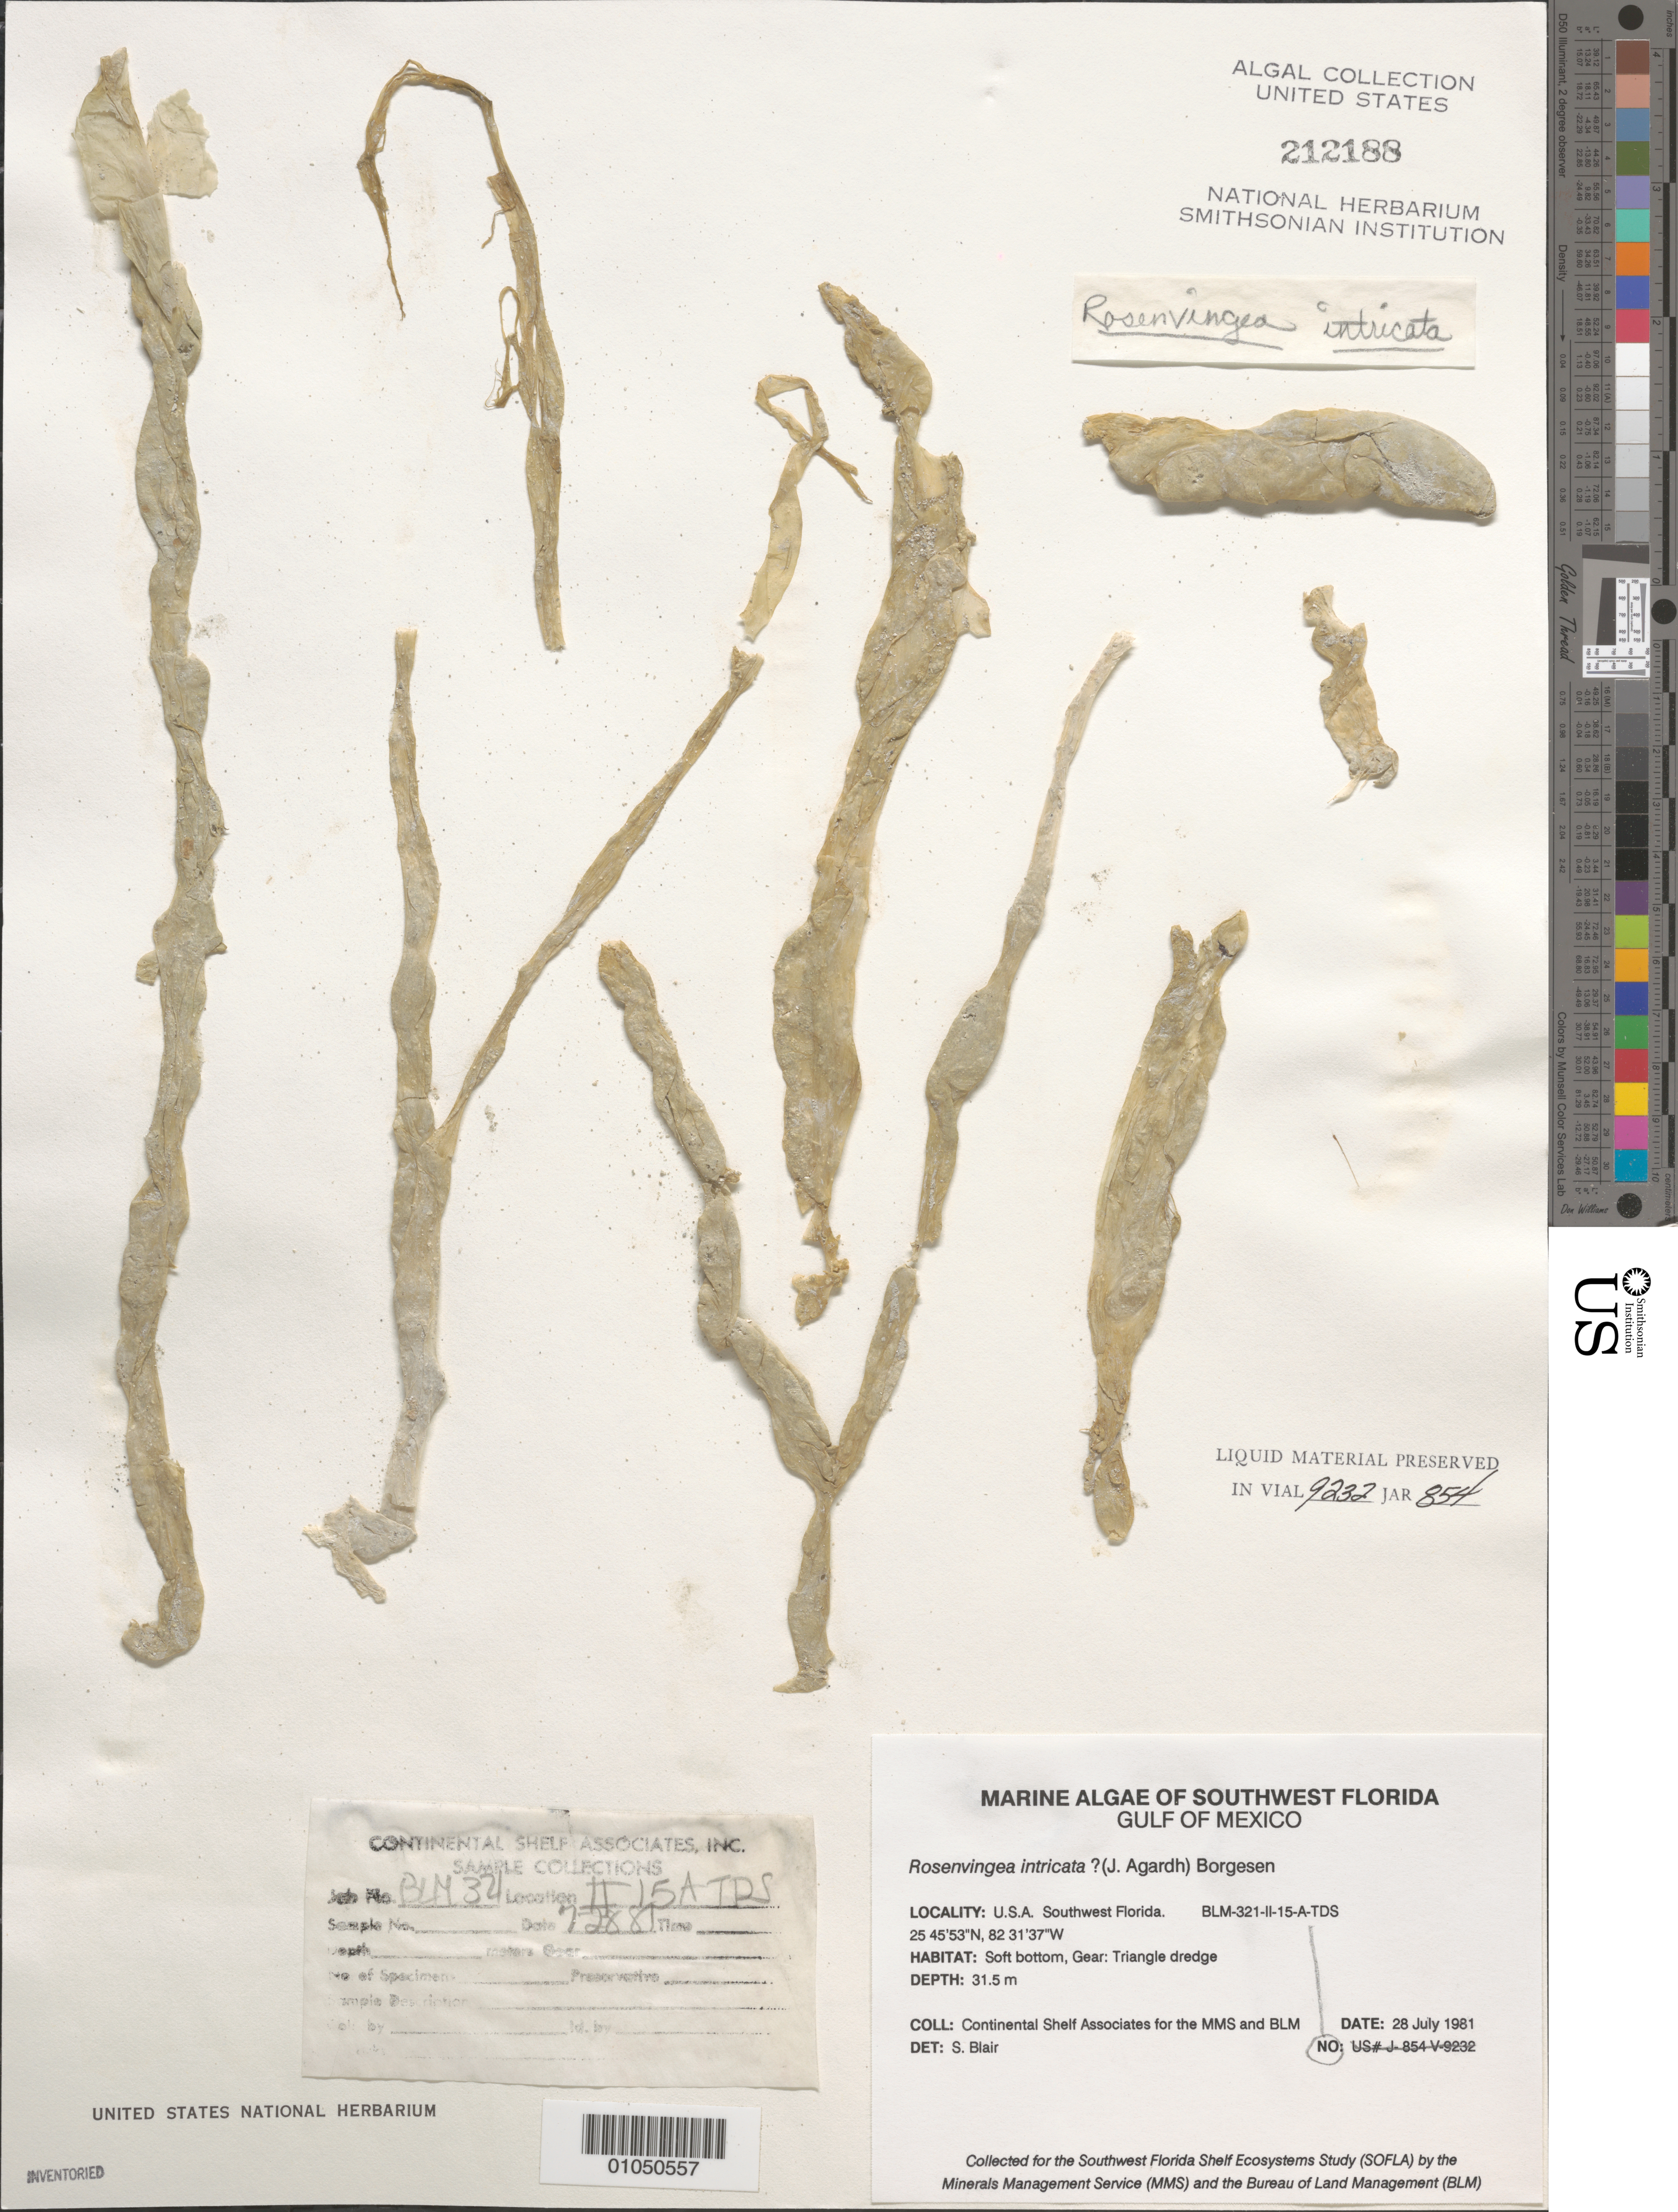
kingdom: Chromista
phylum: Ochrophyta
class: Phaeophyceae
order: Scytosiphonales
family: Scytosiphonaceae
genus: Rosenvingea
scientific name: Rosenvingea endiviifolia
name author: (Martius) M.J. Wynne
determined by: Algae name updating Project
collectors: Continental Shelf Associates for the MMS/BLM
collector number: BLM-321-II-15-A-TDS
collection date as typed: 28 Jul 1981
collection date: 1981-07-28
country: United States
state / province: Florida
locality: Gulf of Mexico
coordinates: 25 45'53"N, 82 31'37"W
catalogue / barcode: US 212188